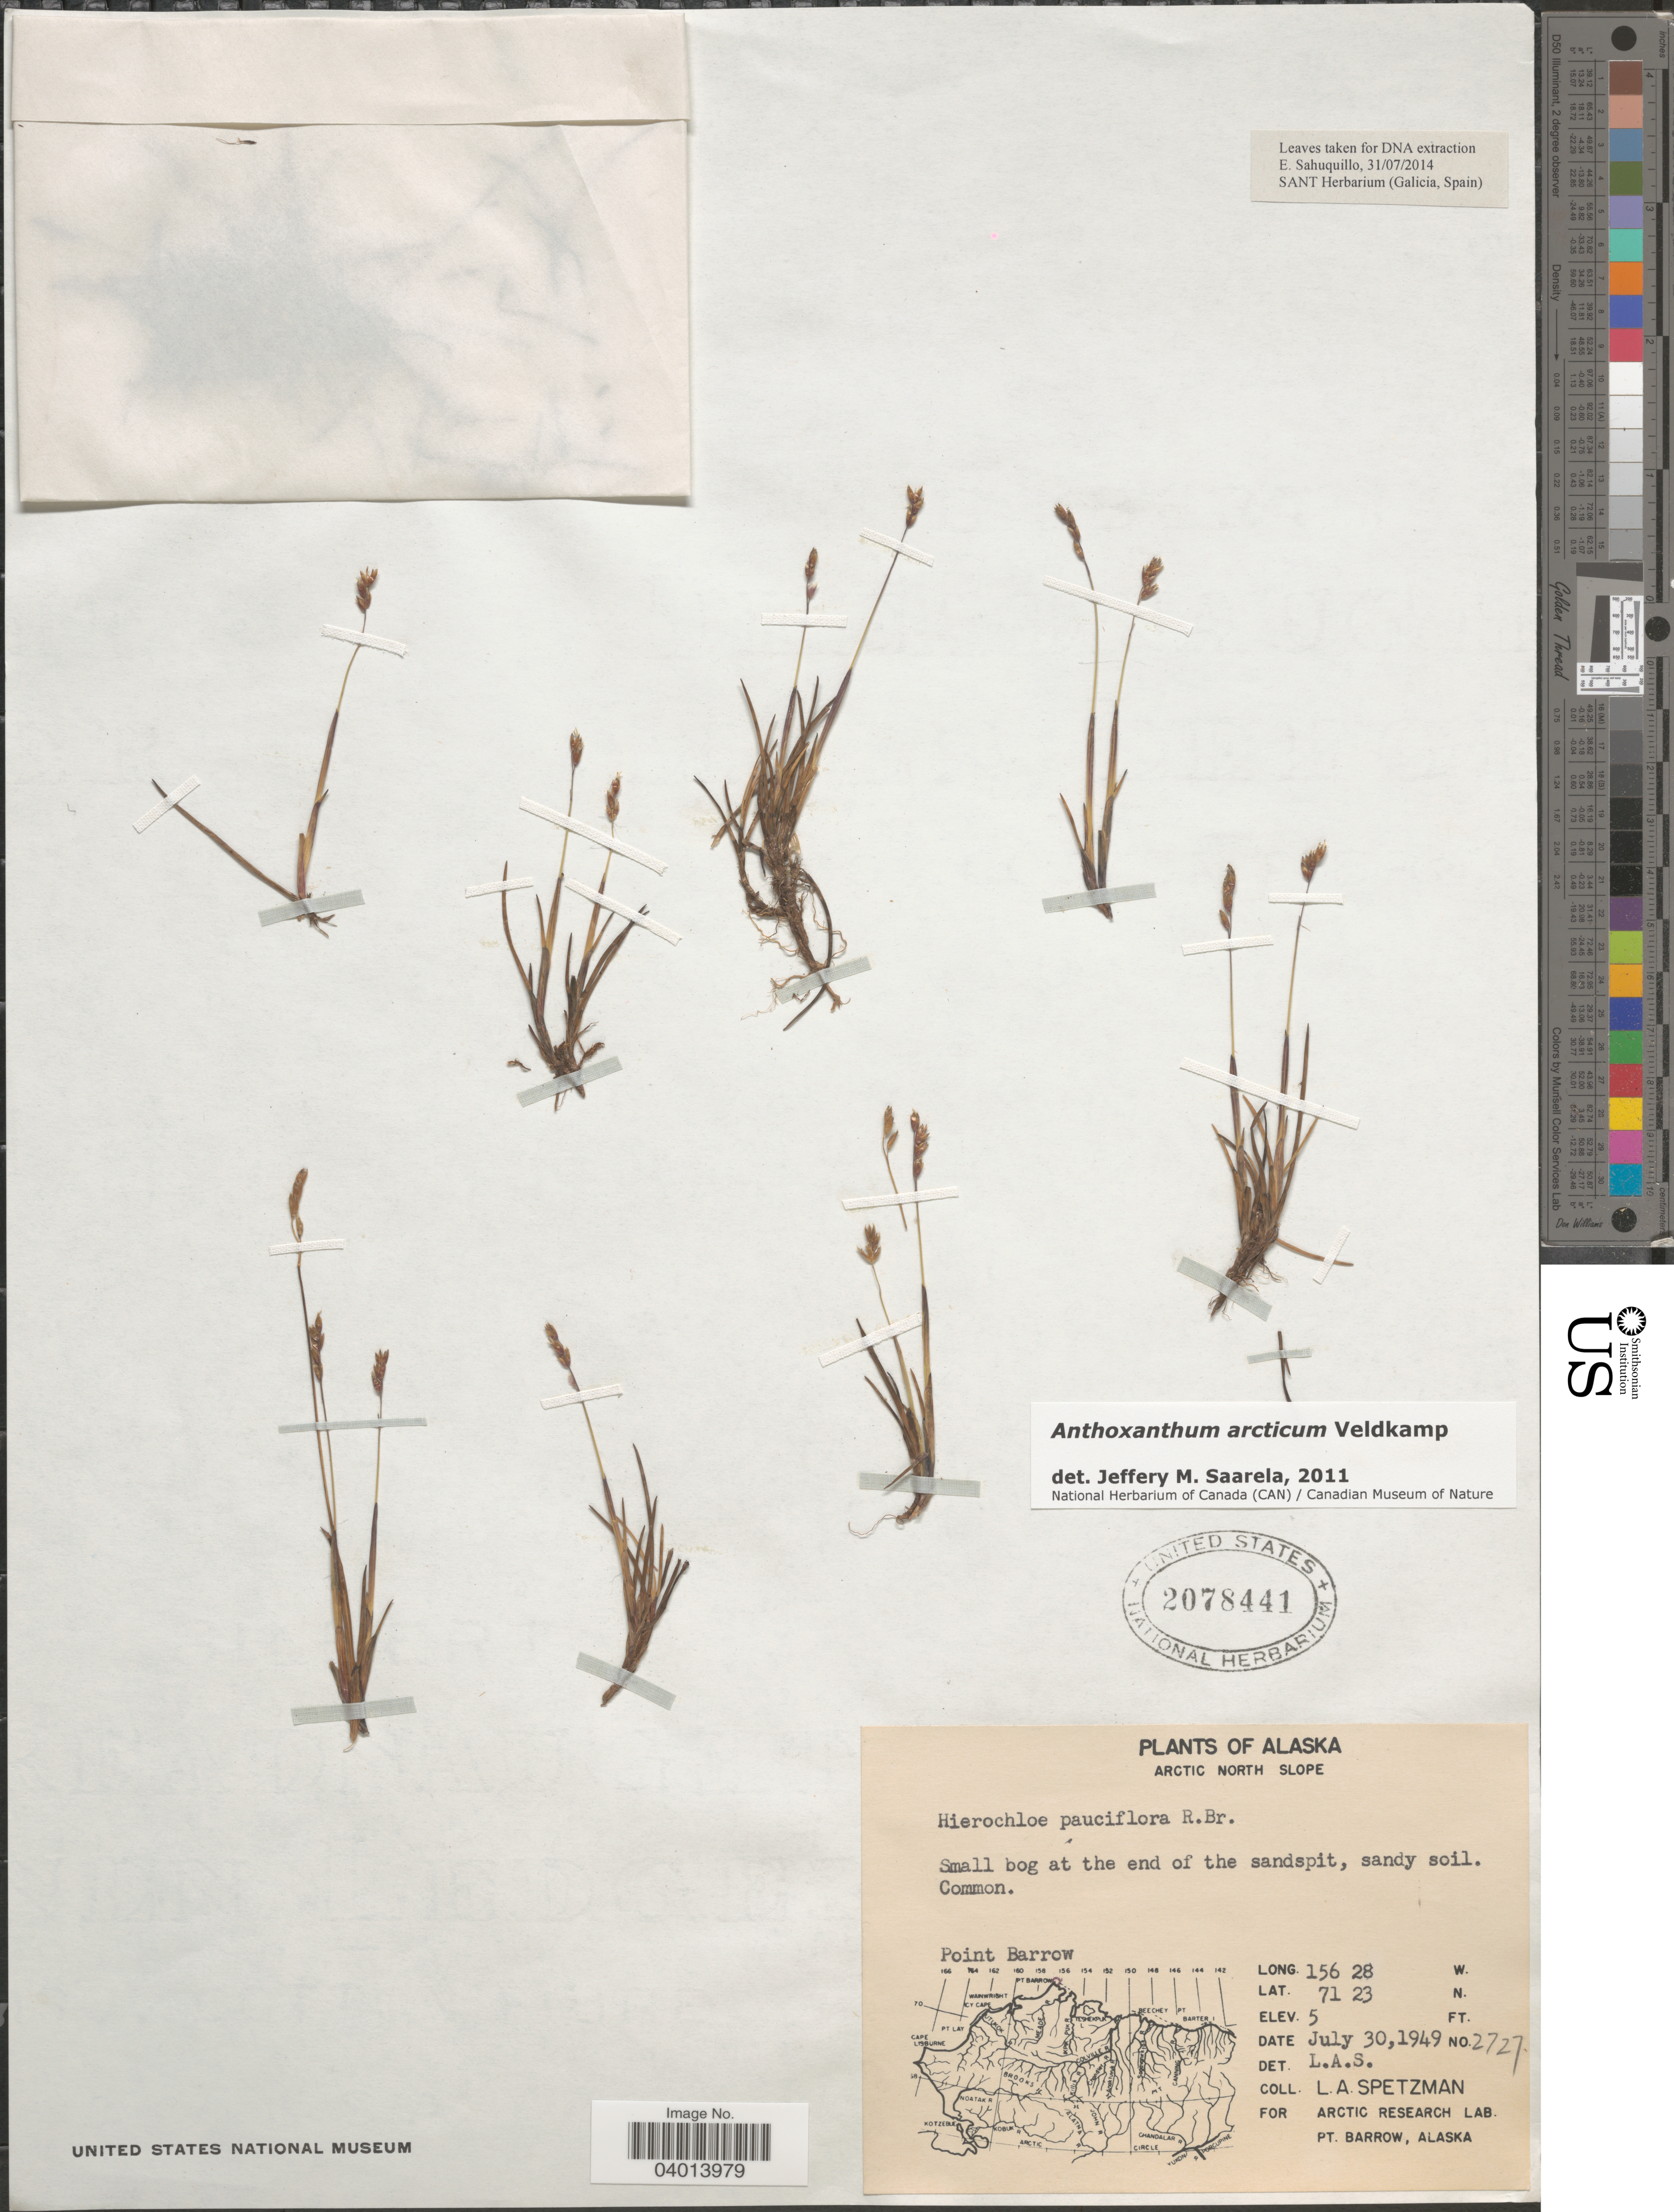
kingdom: Plantae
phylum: Tracheophyta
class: Liliopsida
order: Poales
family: Poaceae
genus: Anthoxanthum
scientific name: Anthoxanthum arcticum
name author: Veldkamp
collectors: L. Spetzman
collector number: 2727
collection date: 1949-07-30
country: United States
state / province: Alaska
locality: Arctic North Slope. Small bog at the end of the sandspit. Point Barrow.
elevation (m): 2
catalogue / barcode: US 2078441